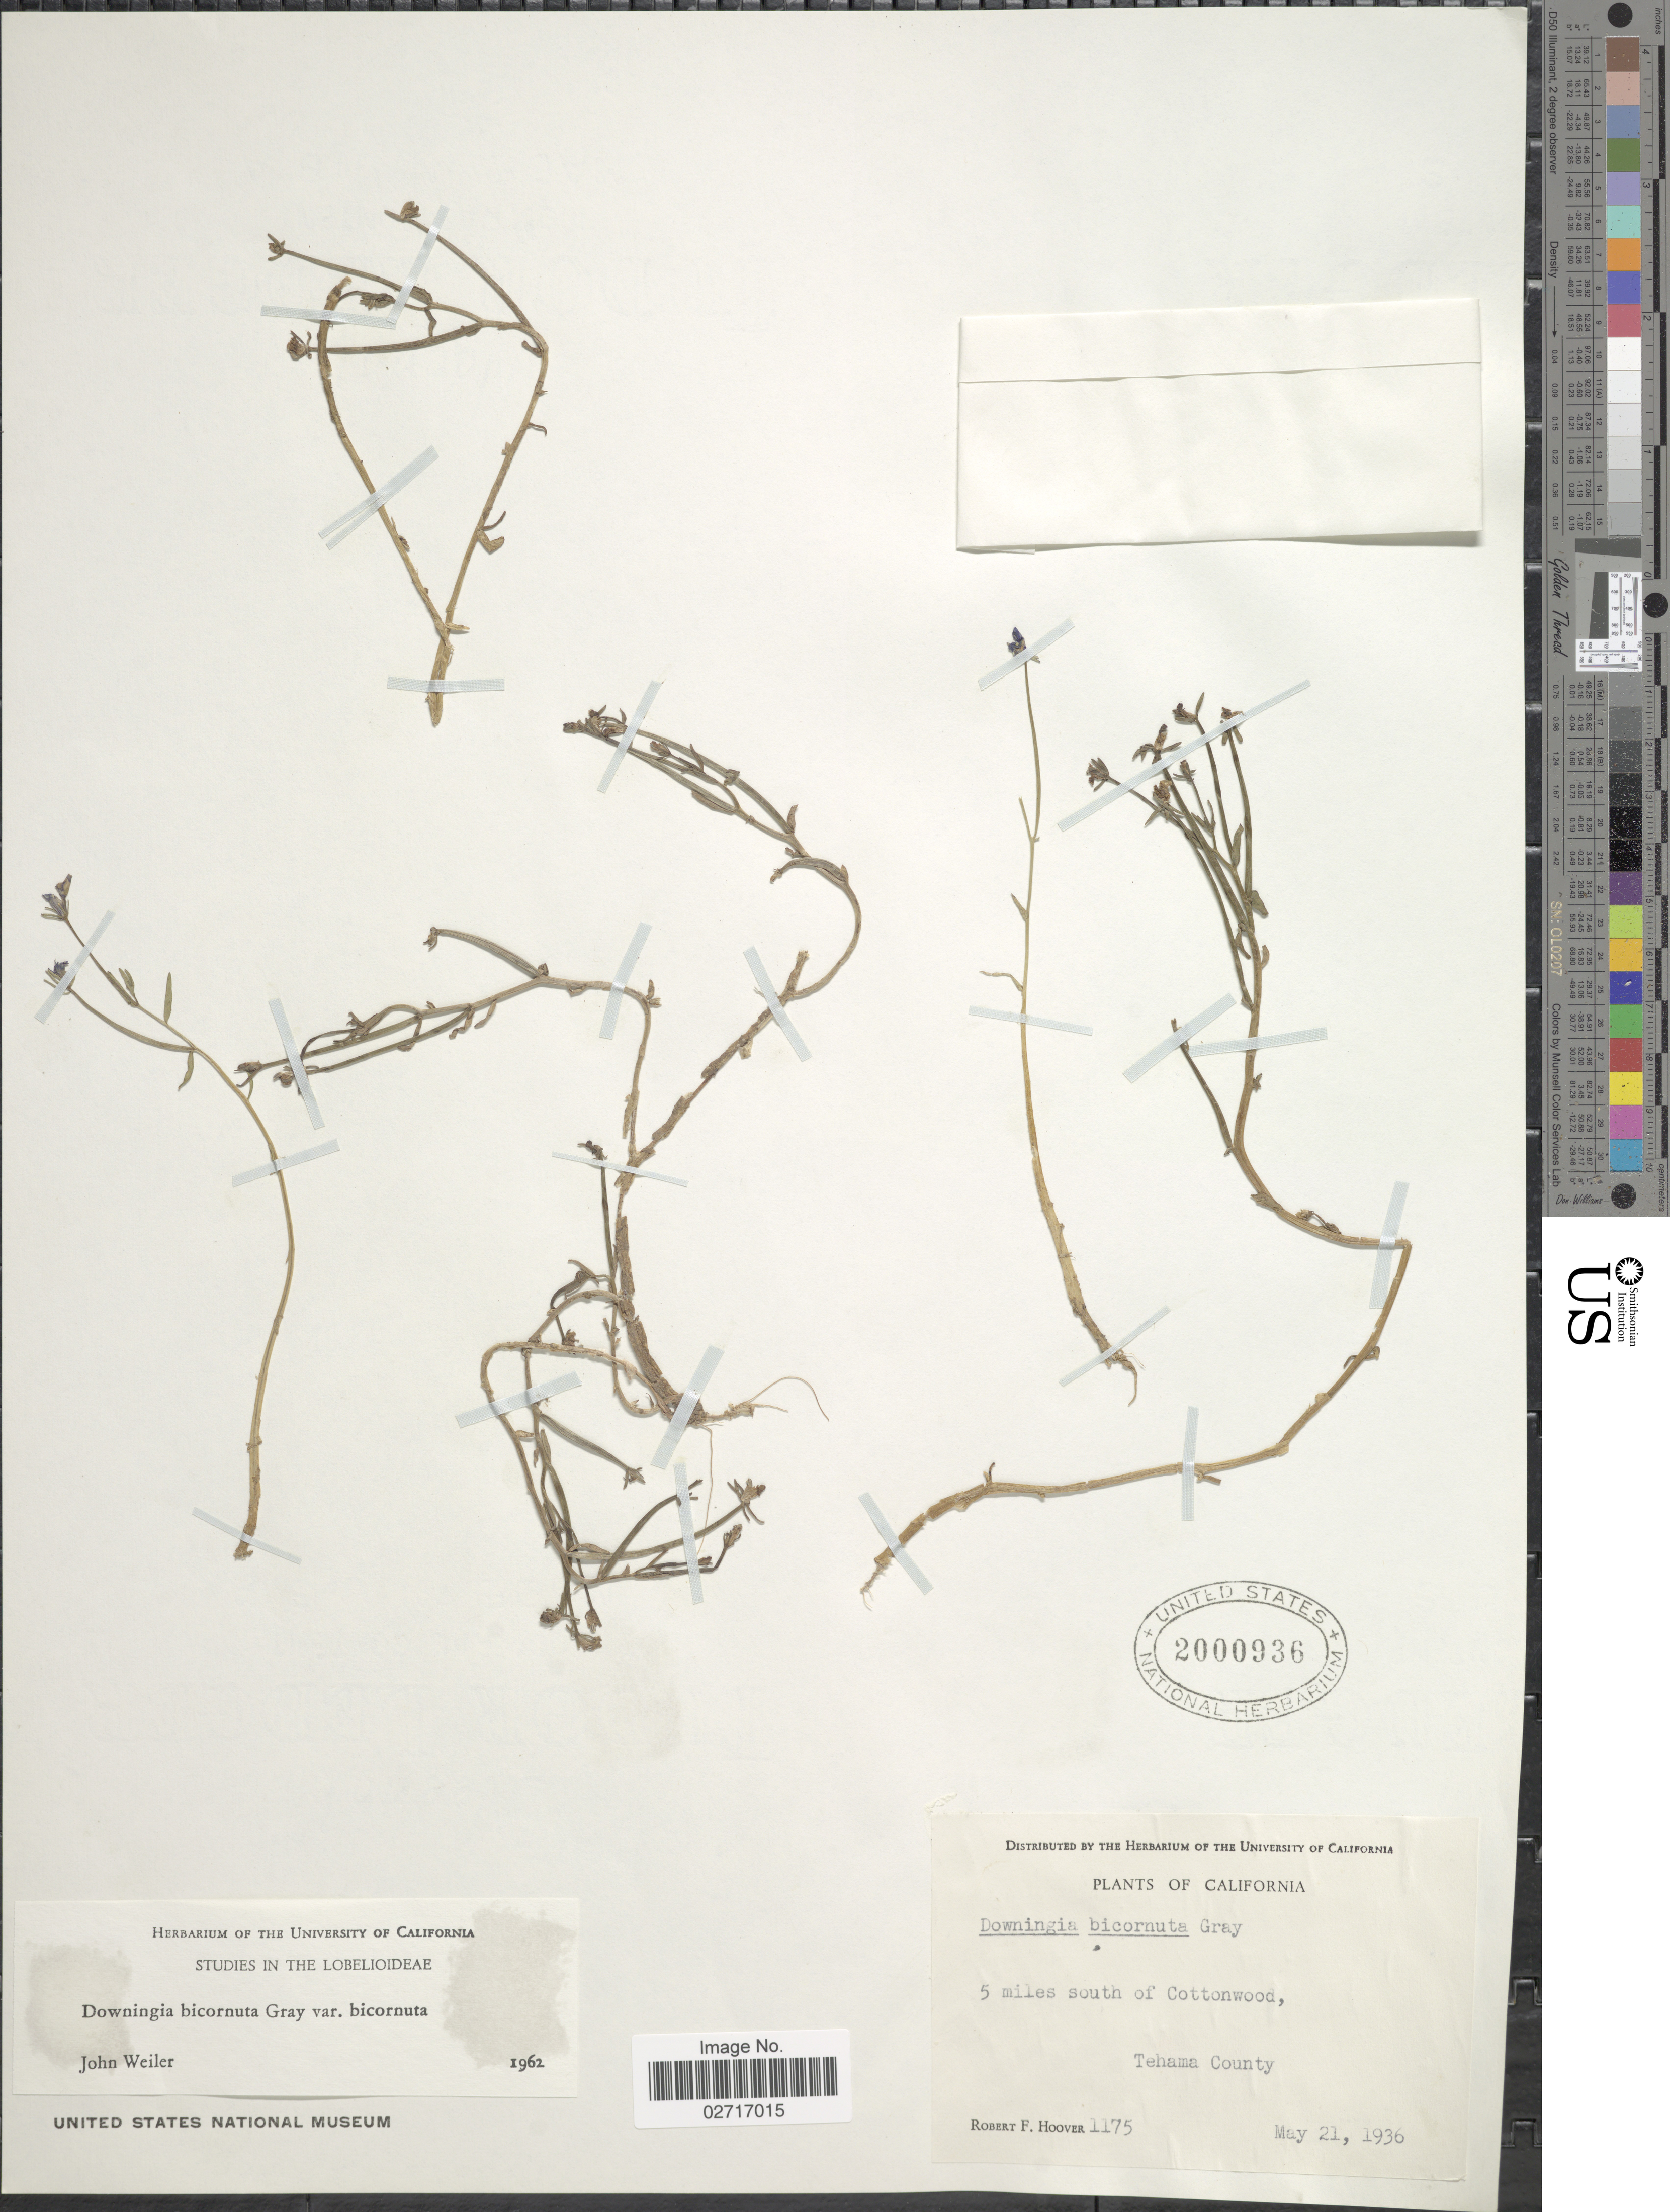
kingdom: Plantae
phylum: Tracheophyta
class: Magnoliopsida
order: Asterales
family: Campanulaceae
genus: Downingia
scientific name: Downingia bicornuta var. bicornuta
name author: A. Gray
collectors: R. F. Hoover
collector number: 1175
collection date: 1936-05-21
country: United States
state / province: California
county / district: Tehama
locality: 5 miles south of Cottonwood, Tehama County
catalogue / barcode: US 2000936